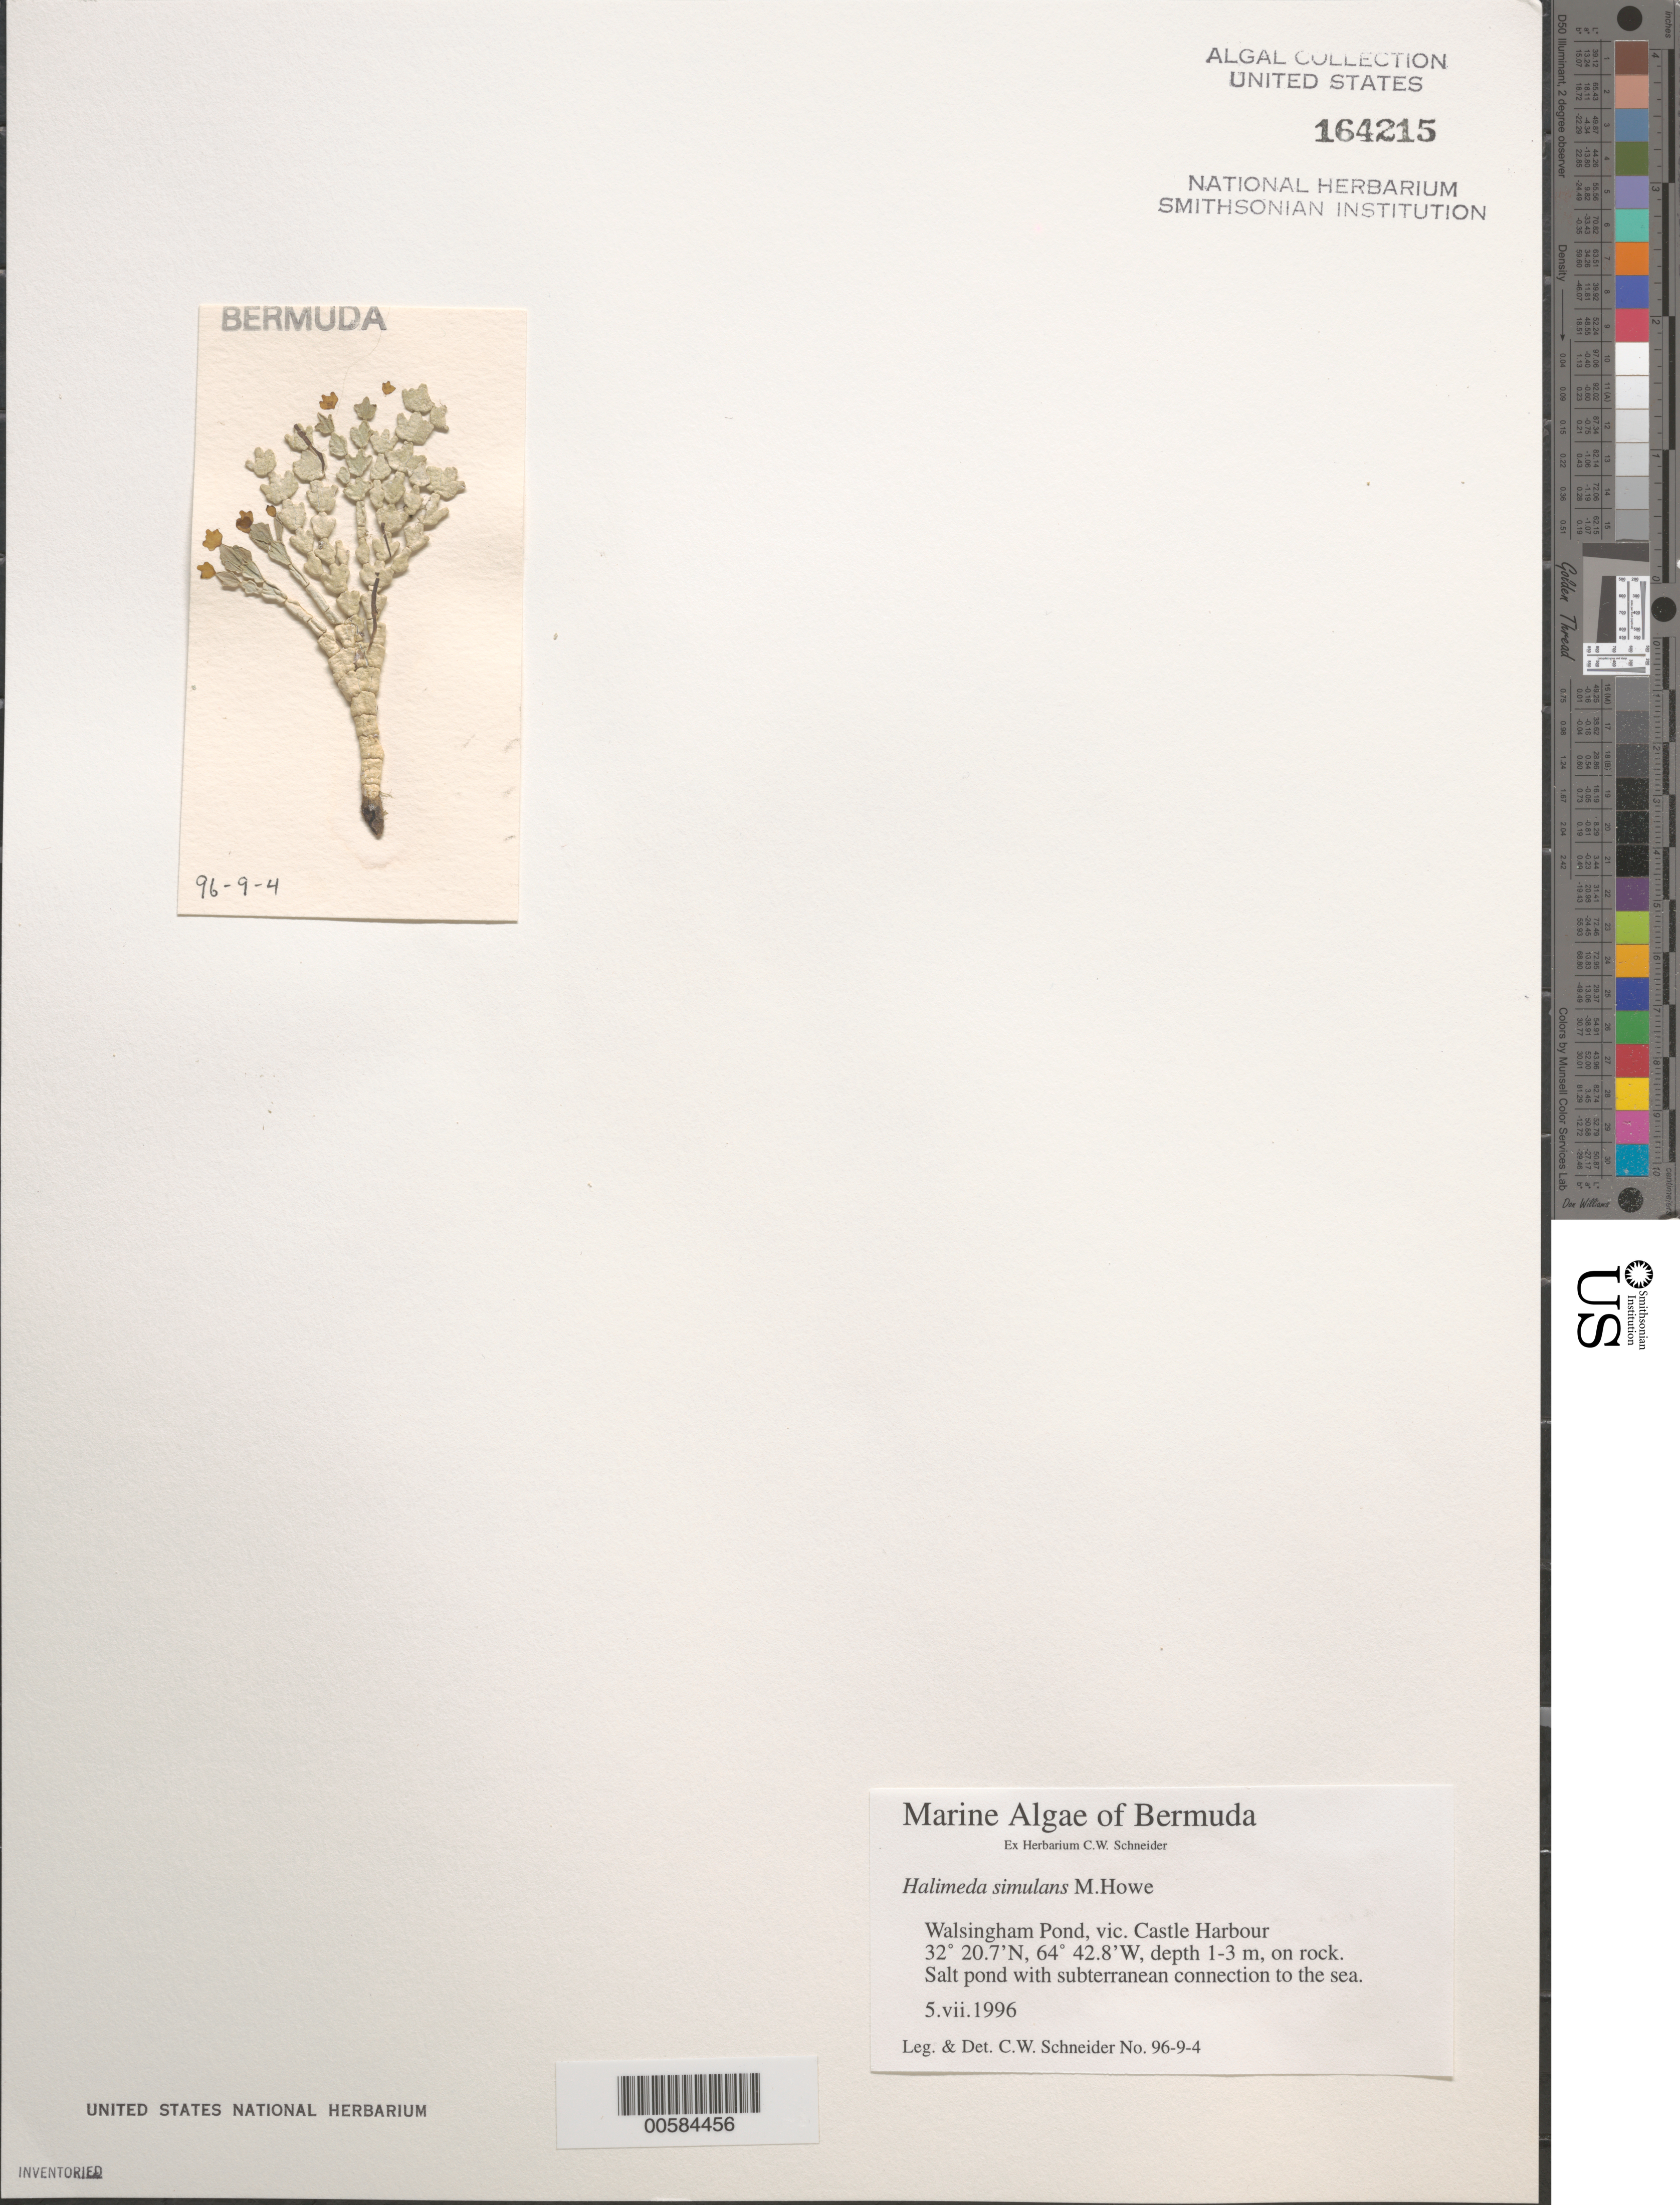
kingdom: Plantae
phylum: Chlorophyta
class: Ulvophyceae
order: Bryopsidales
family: Halimedaceae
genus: Halimeda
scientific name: Halimeda simulans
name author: M. Howe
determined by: Schneider, C. W.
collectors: C. W. Schneider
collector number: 96-9-4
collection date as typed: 05 Jul 1996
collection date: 1996-07-05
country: Bermuda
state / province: Hamilton Parish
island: Bermuda Island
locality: Walsingham Pond, Castle Harbour area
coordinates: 32 20.7'N, 64 42.8'W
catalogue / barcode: US 164215